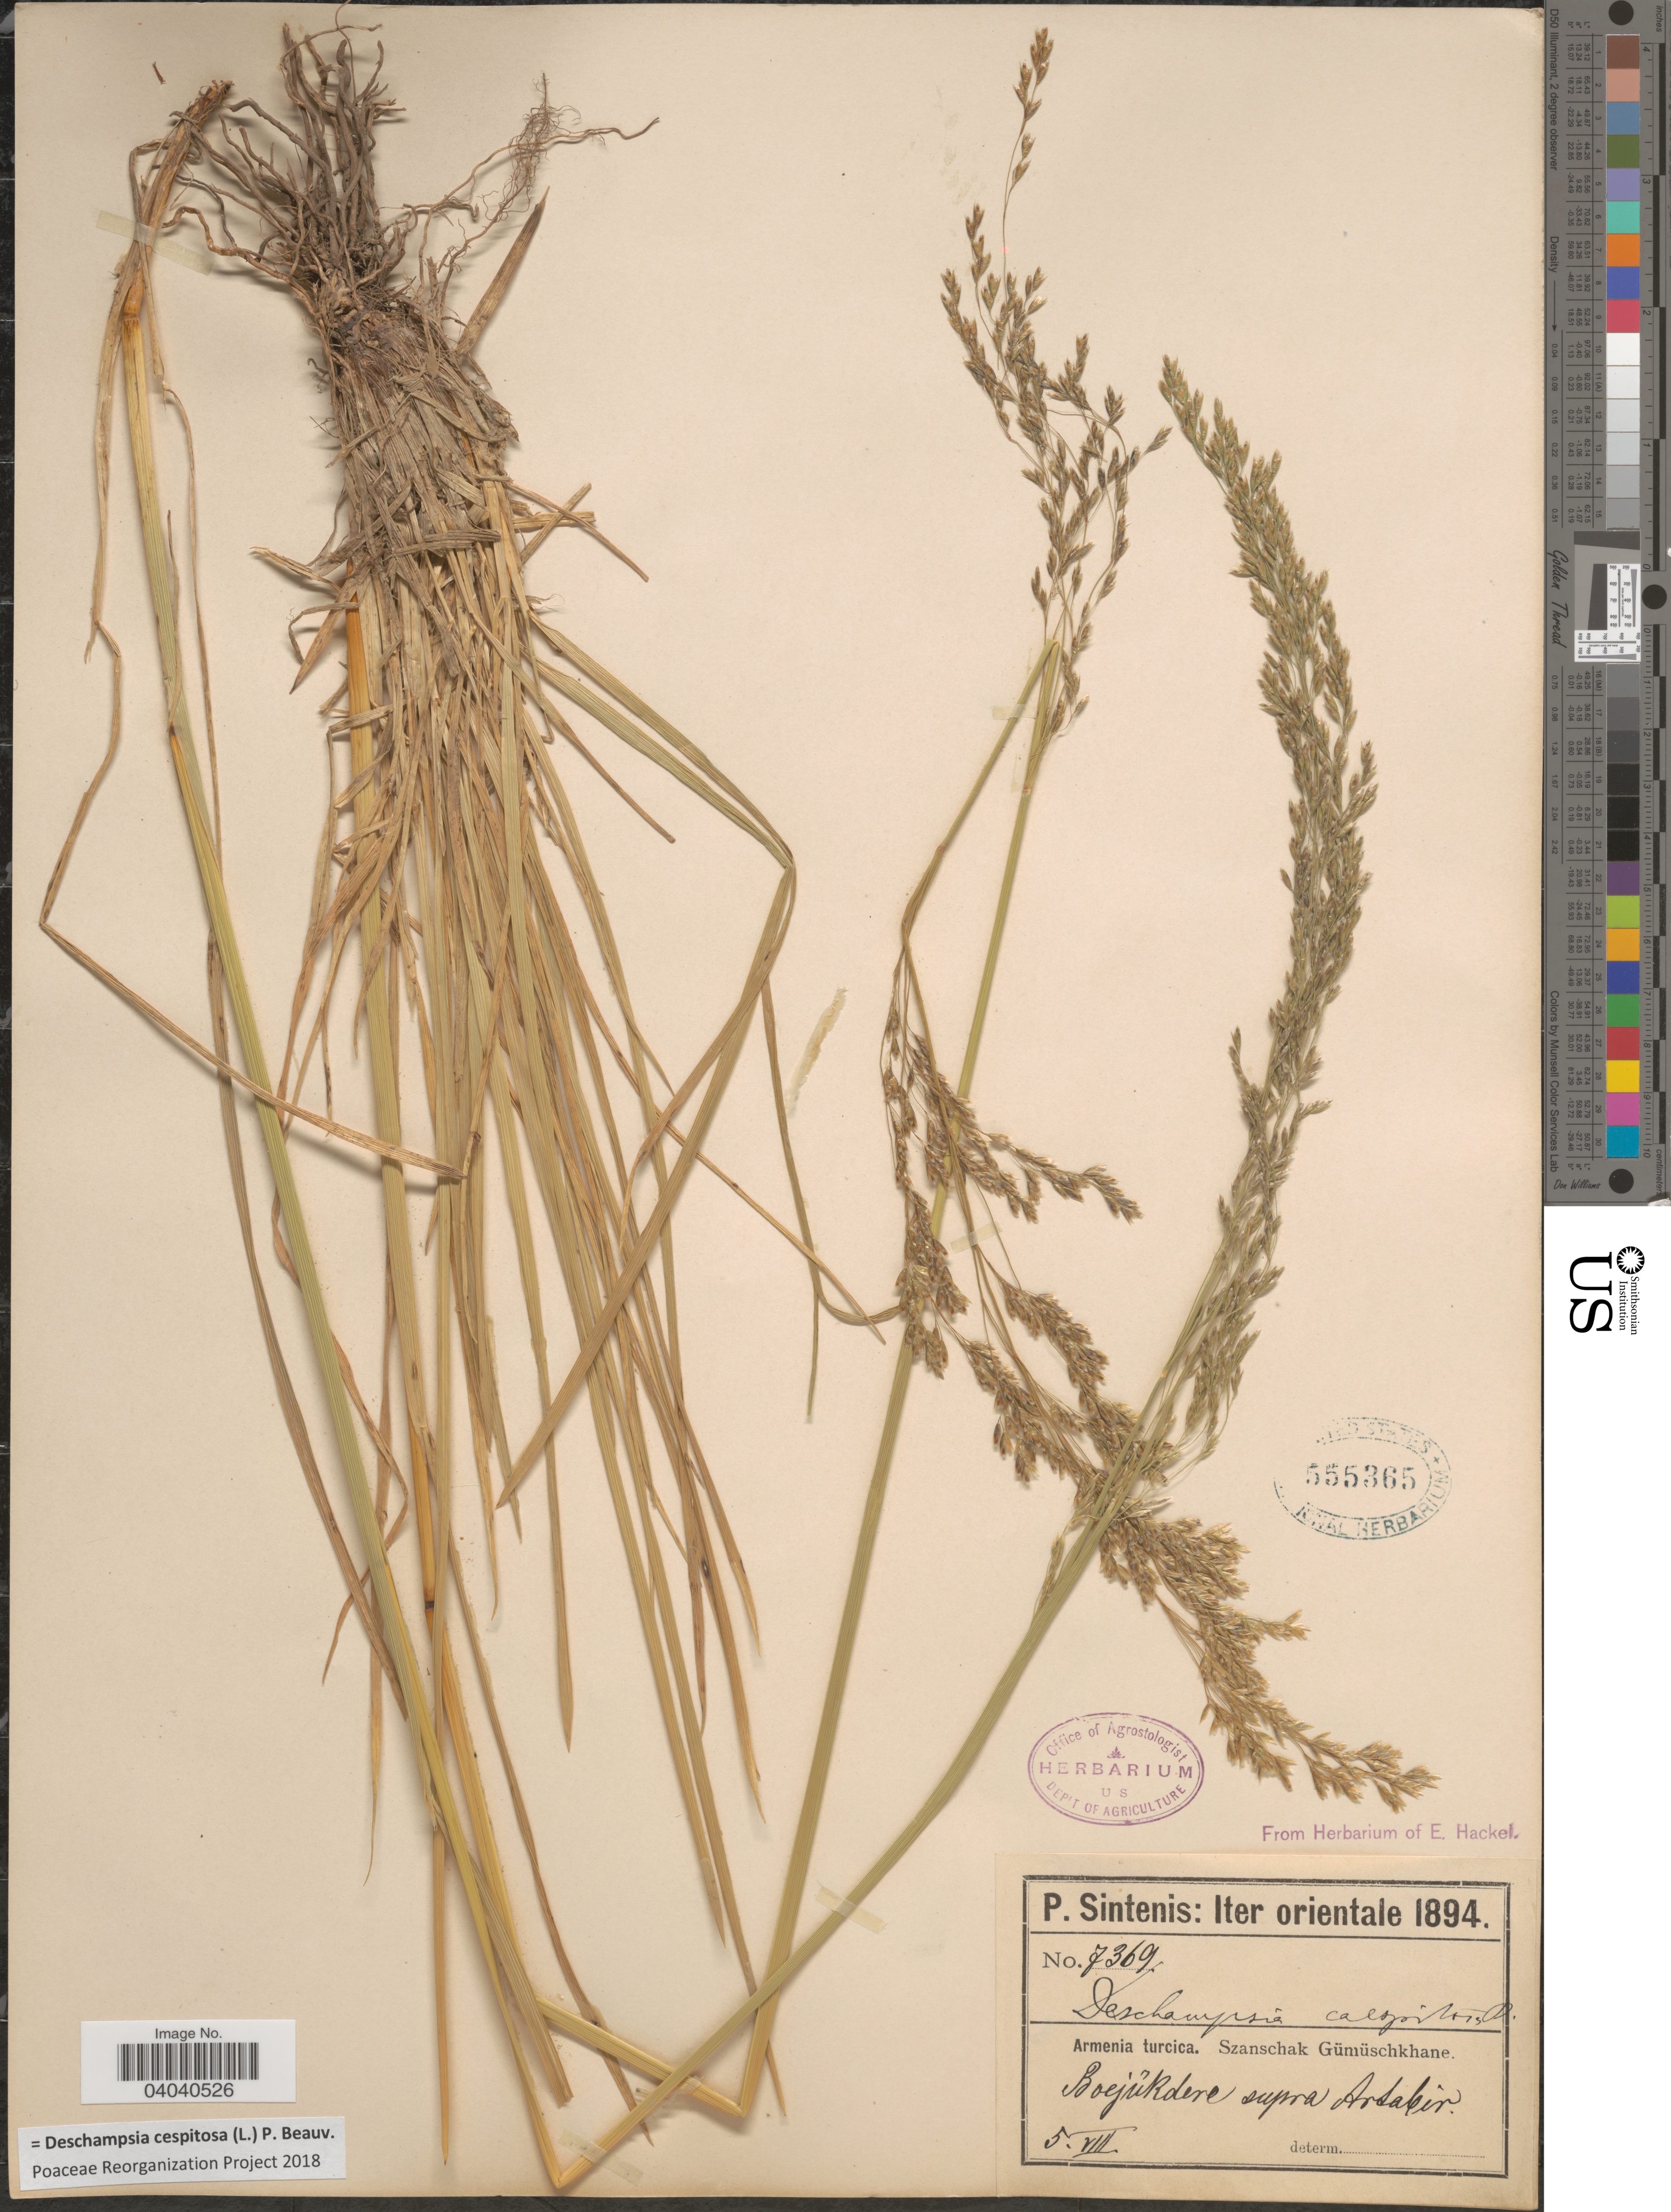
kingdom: Plantae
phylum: Tracheophyta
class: Liliopsida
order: Poales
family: Poaceae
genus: Deschampsia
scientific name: Deschampsia cespitosa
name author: (L.) P. Beauv.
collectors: P. Sintenis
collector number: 7369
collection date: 1894-08-05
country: Turkey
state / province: Gumushane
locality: Iter orientale. Armenia turcica. Szanschak Gümüschkhane. Boejukder supra Artaleir. [interpreted]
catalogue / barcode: US 555365